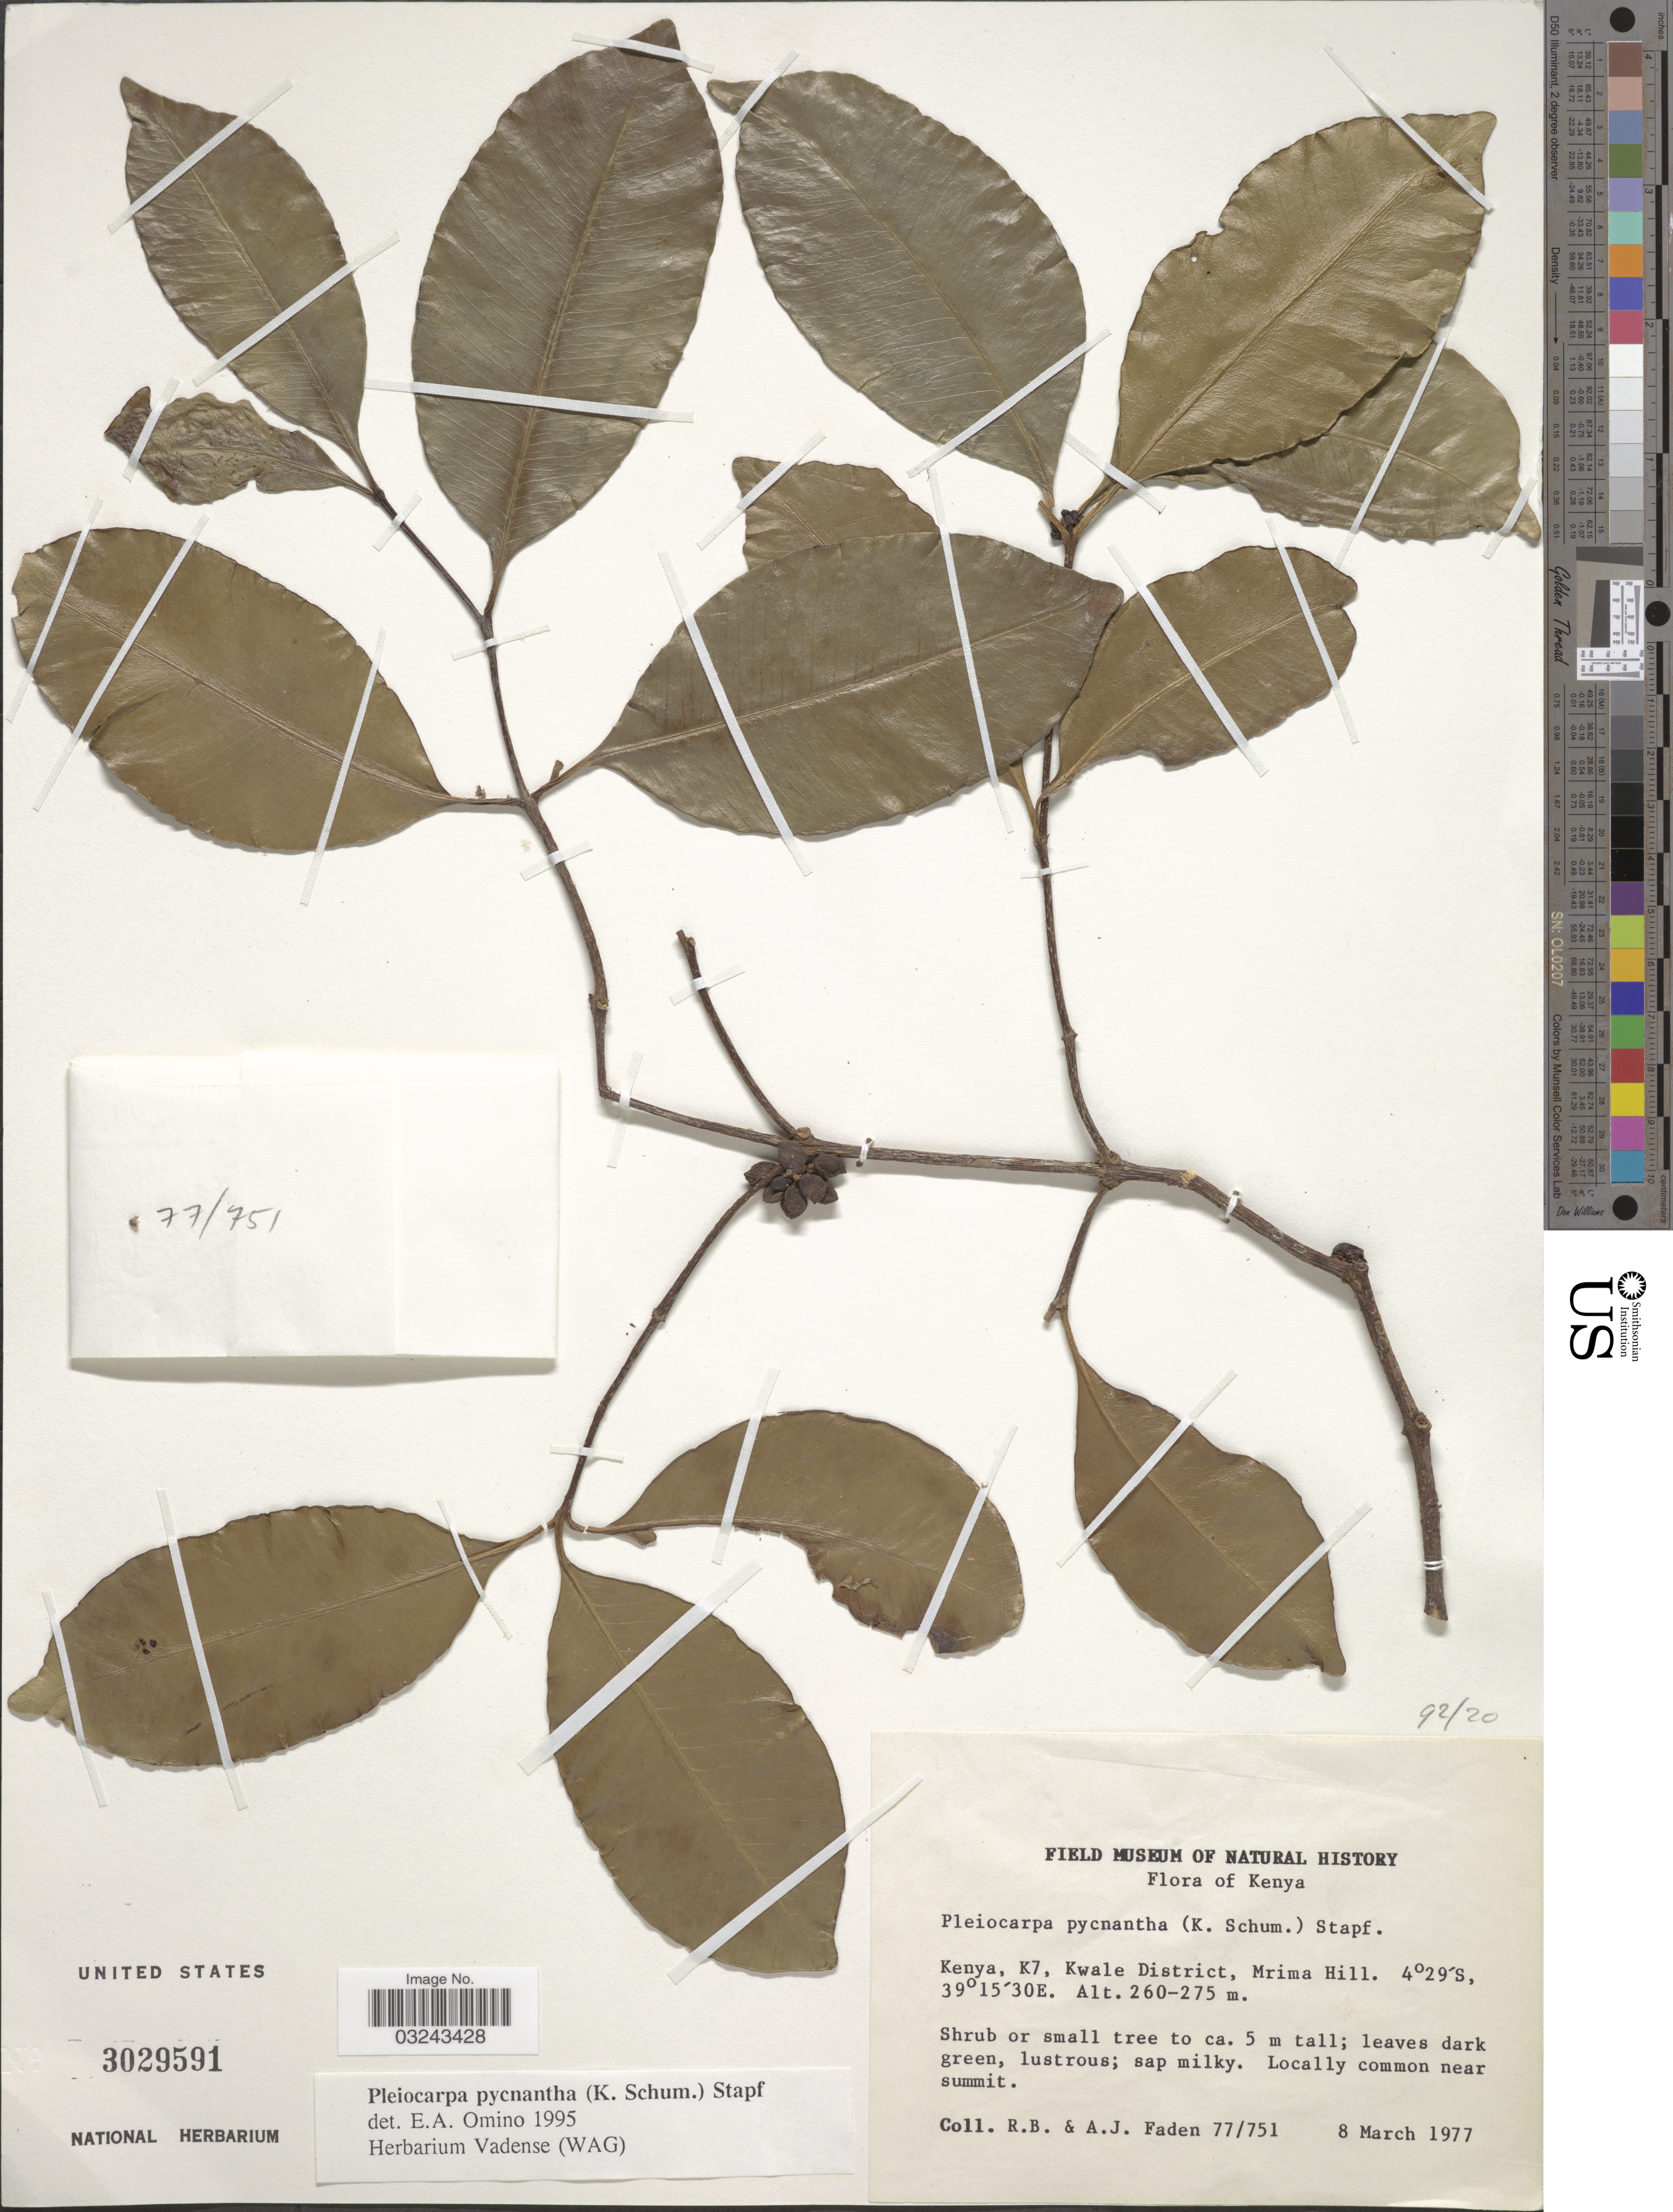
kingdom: Plantae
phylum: Tracheophyta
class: Magnoliopsida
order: Gentianales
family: Apocynaceae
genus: Pleiocarpa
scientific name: Pleiocarpa pycnantha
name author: (K. Schum.) Stapf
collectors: R. B. Faden & A. J. Faden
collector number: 77/751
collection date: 1977-03-08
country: Kenya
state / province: Kwale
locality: K7, Kwale District, Mrima Hill.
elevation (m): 260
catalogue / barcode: US 3029591